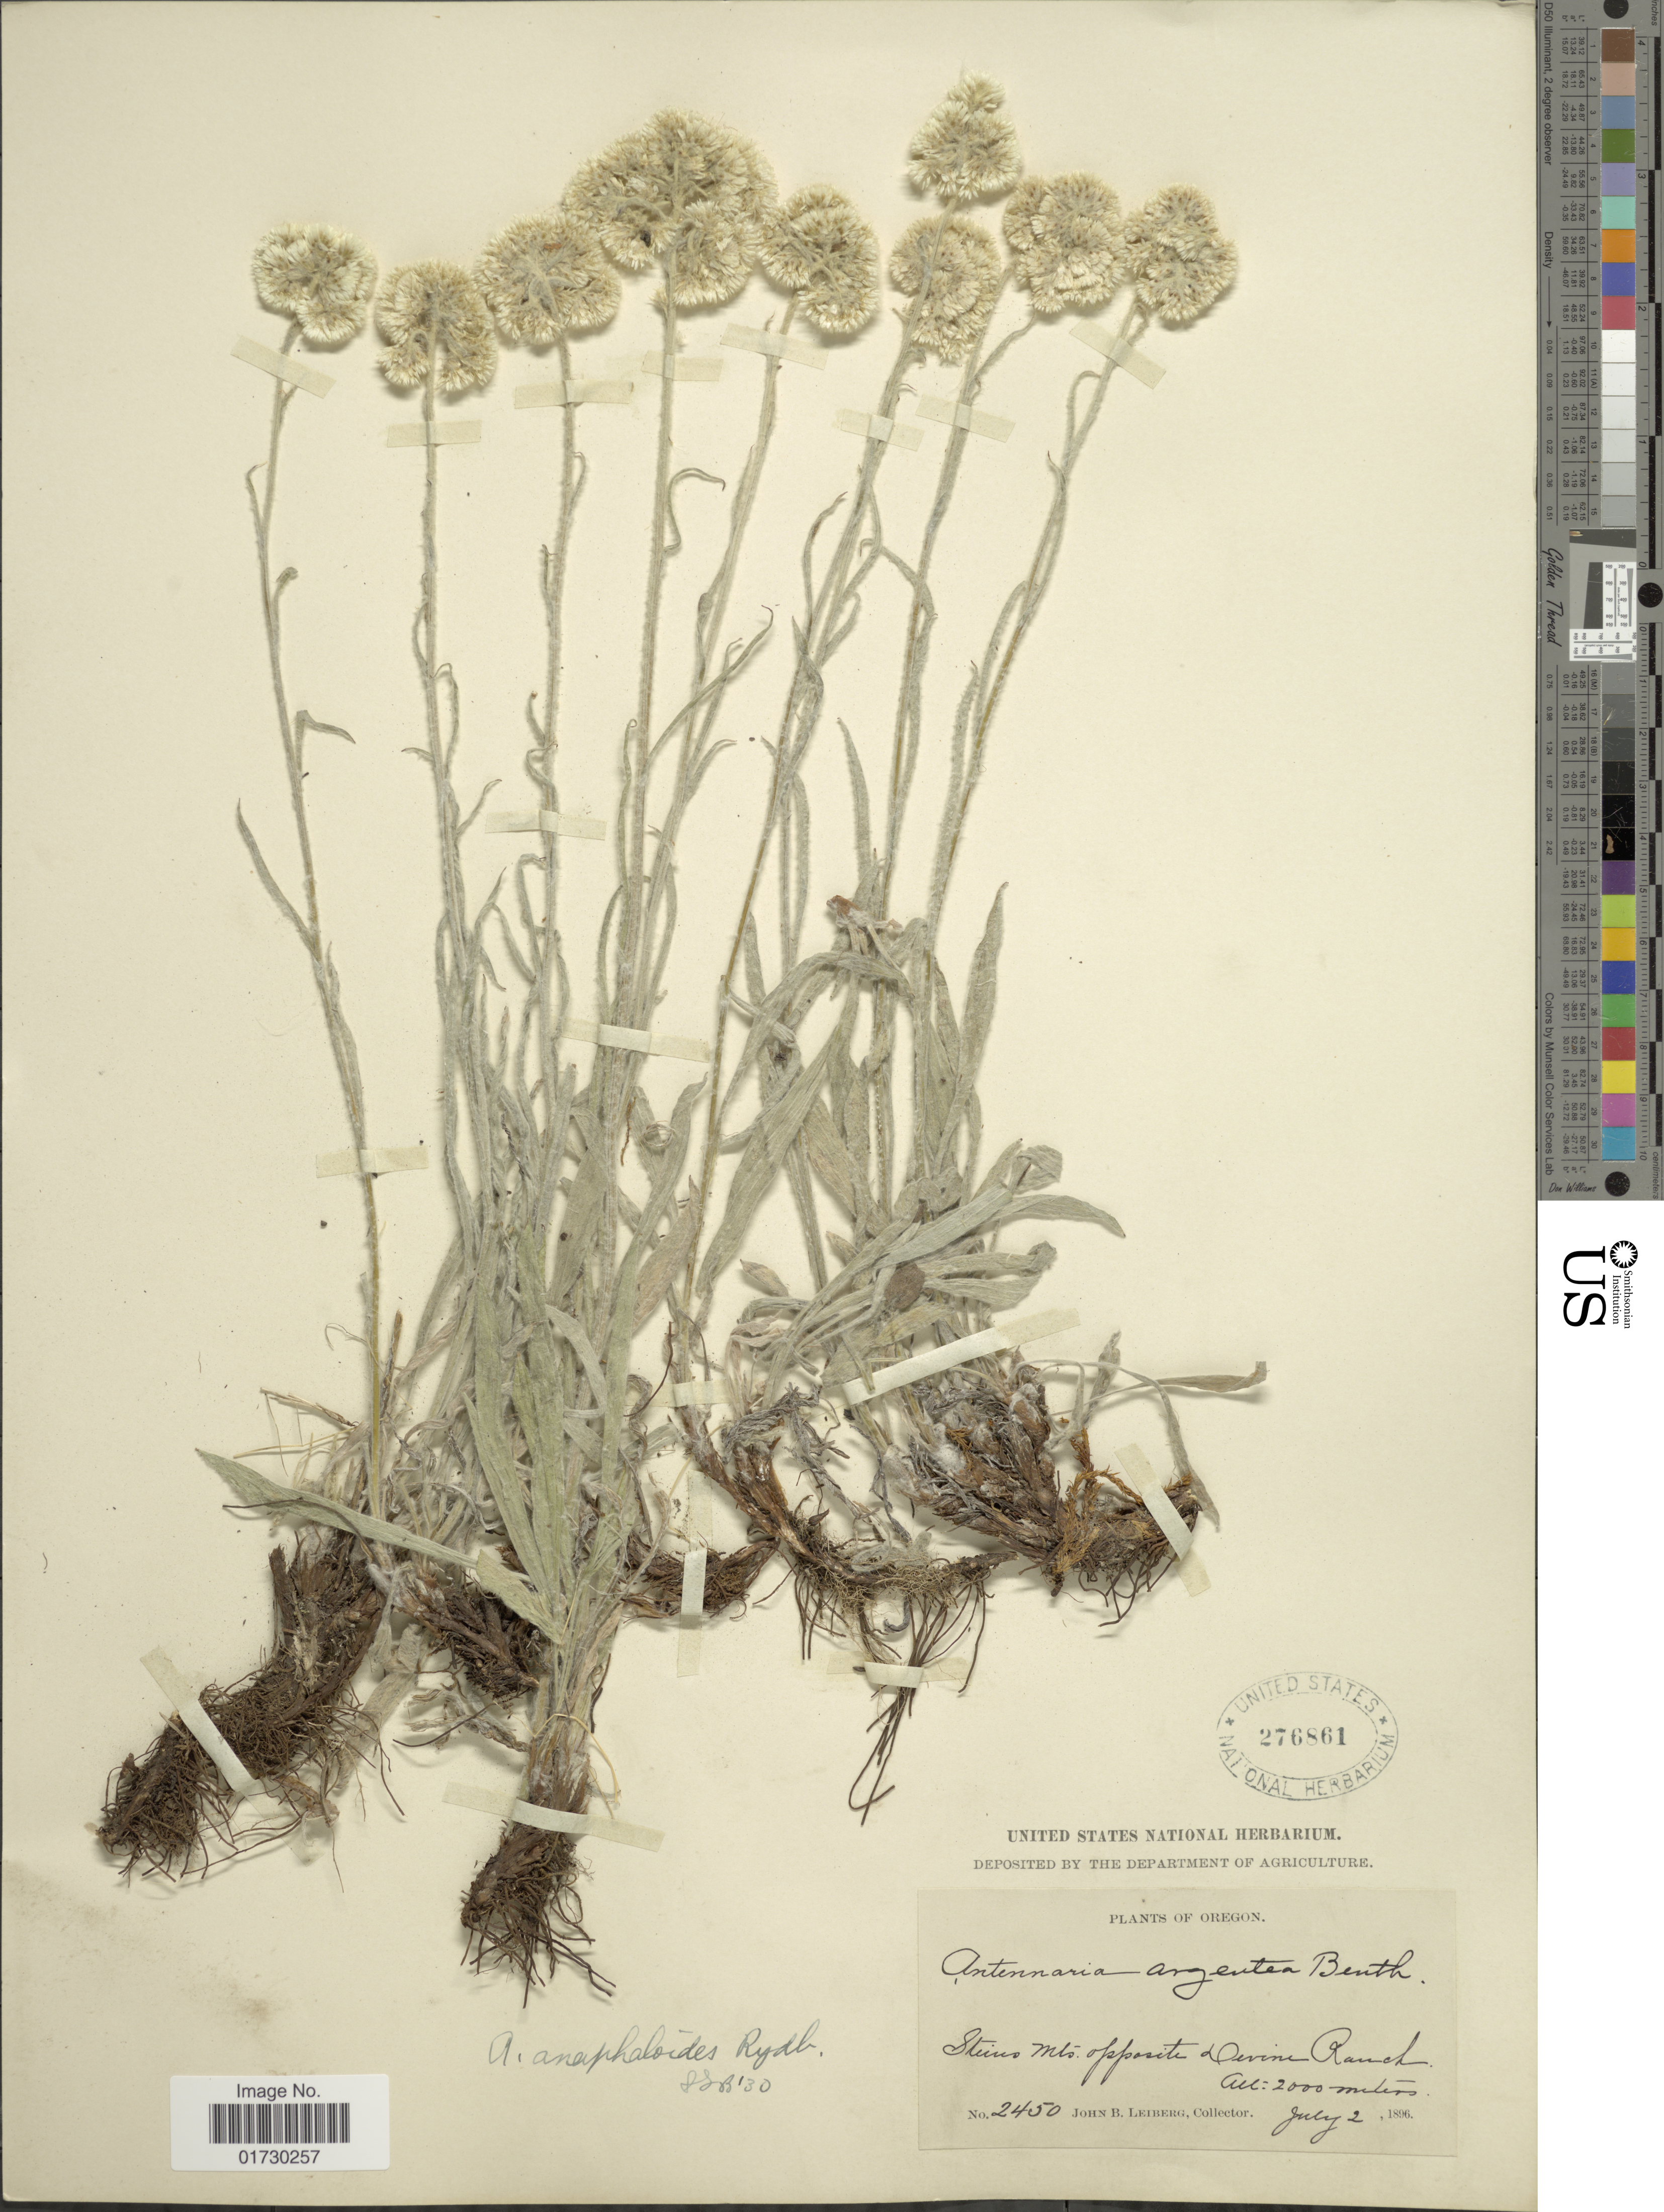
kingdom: Plantae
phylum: Tracheophyta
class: Magnoliopsida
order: Asterales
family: Asteraceae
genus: Antennaria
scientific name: Antennaria anaphaloides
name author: Rydb.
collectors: J. B. Leiberg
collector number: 2450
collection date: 1896-07-02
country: United States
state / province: Oregon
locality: Stuis Mts. opposite Devine ranch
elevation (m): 2000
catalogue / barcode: US 276861